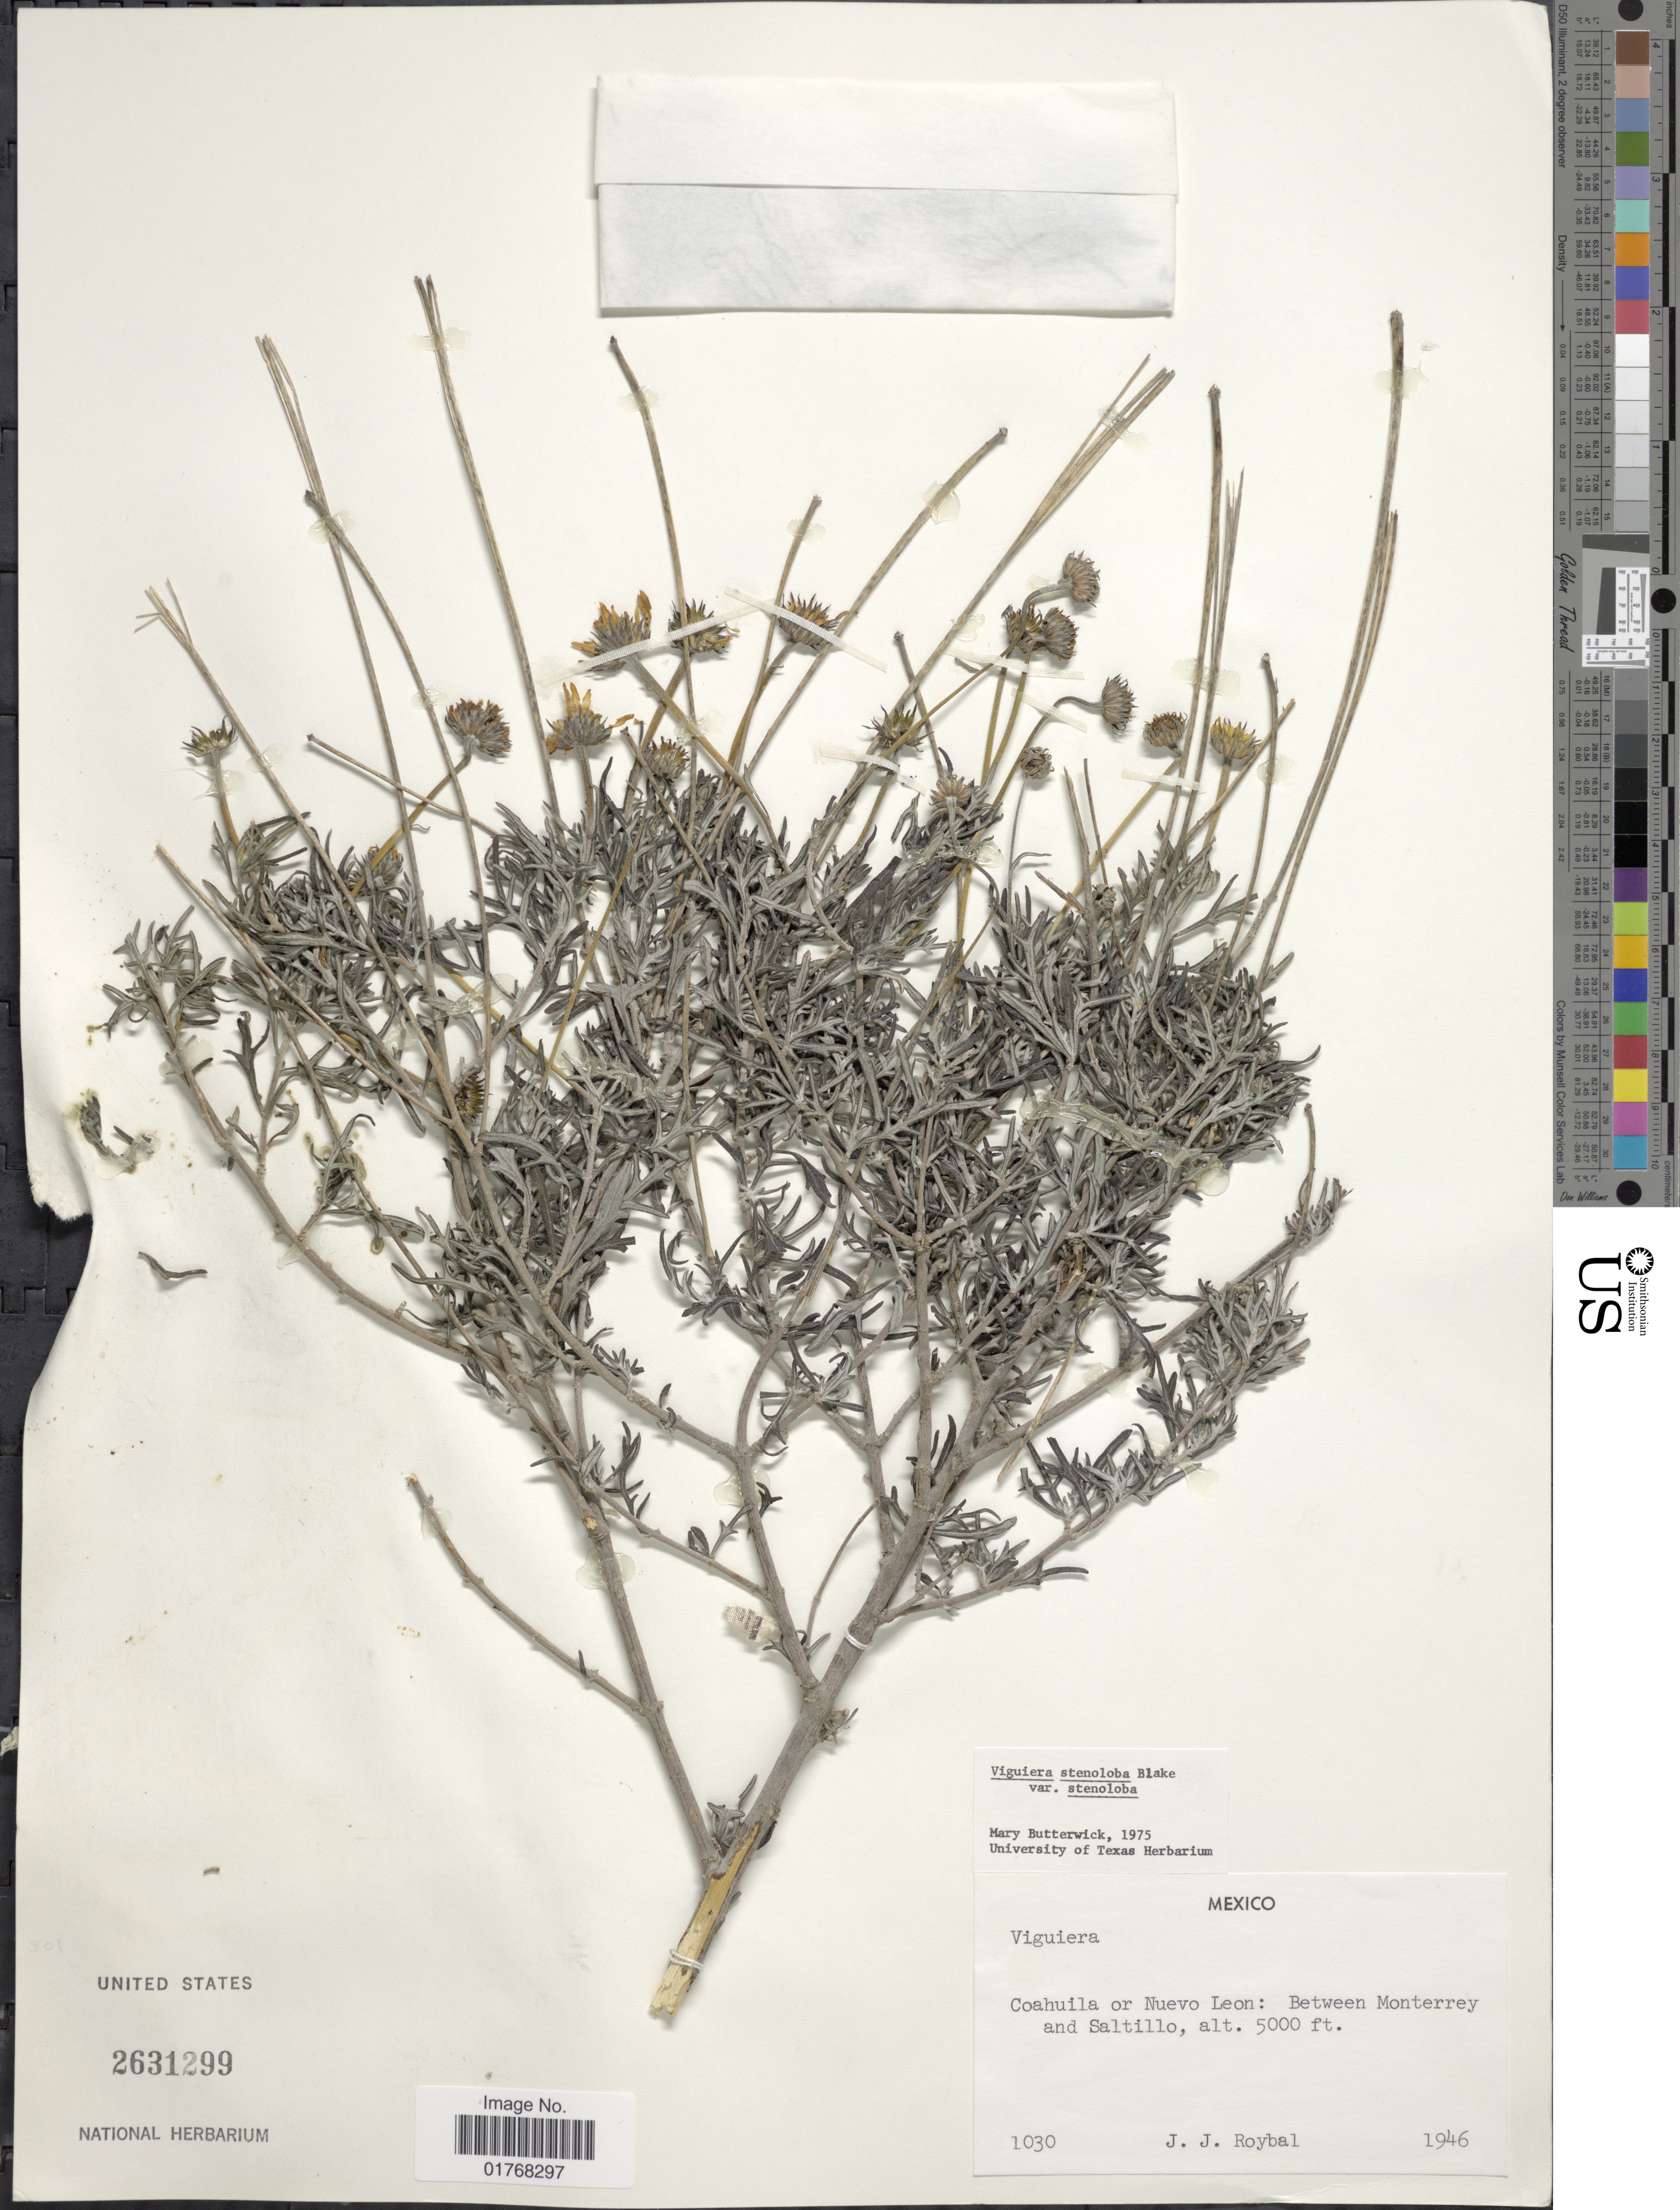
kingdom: Plantae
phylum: Tracheophyta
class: Magnoliopsida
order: Asterales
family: Asteraceae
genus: Viguiera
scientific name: Viguiera stenoloba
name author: S.F. Blake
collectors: J. J. Roybal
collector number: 1030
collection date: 1946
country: Mexico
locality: Coahuila or Nuevo Leon: Between Monterrey and Saltillo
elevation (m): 1524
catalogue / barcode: US 2631299